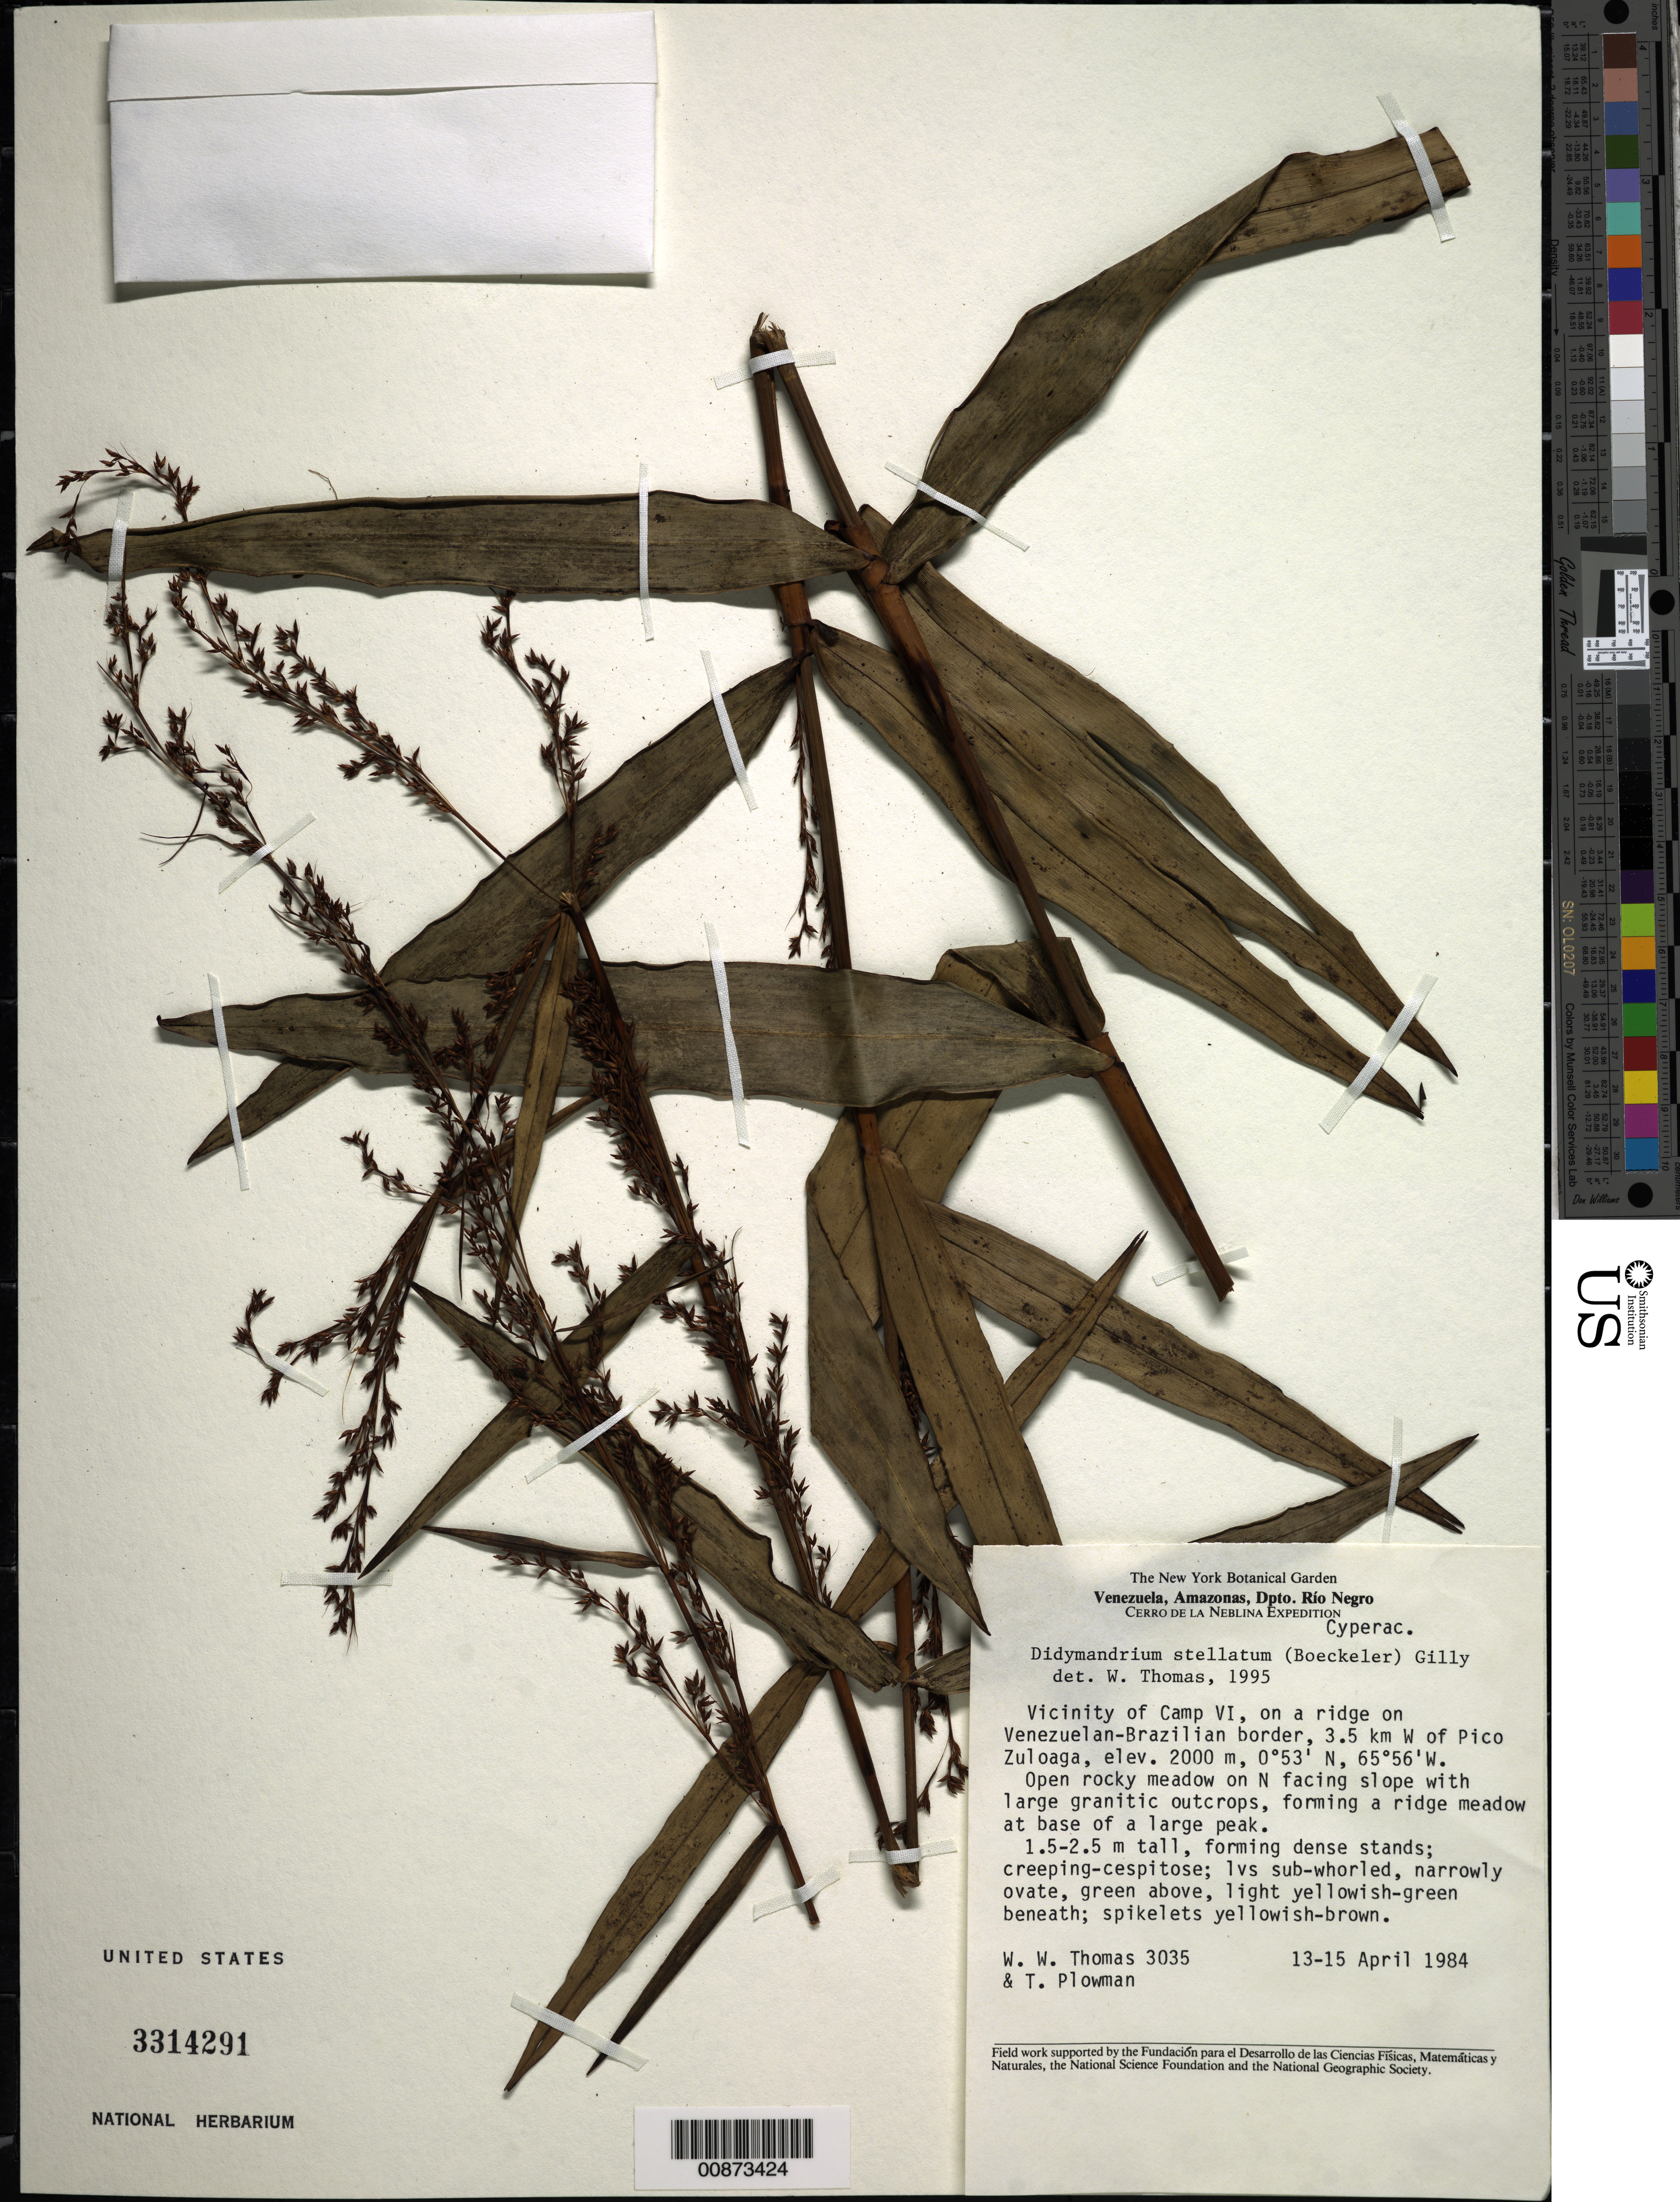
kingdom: Plantae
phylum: Tracheophyta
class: Liliopsida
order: Poales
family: Cyperaceae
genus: Didymiandrum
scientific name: Didymiandrum stellatum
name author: (Boeckeler) Gilly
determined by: Thomas, W. W., (NY), New York Botanical Garden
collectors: W. W. Thomas & T. Plowman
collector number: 3035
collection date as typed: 13-Apr-84 to 15-Apr-84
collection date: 1984-04-13/1984-04-15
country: Venezuela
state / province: Amazonas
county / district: Río Negro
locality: Pico Zuloga, 3.5 km W of, near Camp VI, Venezuelan-Brazilian border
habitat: Open rocky meadow on N-facing slope with large granitic outcrops, forming a ridge meadow at base of large peak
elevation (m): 2000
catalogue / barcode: US 3314291